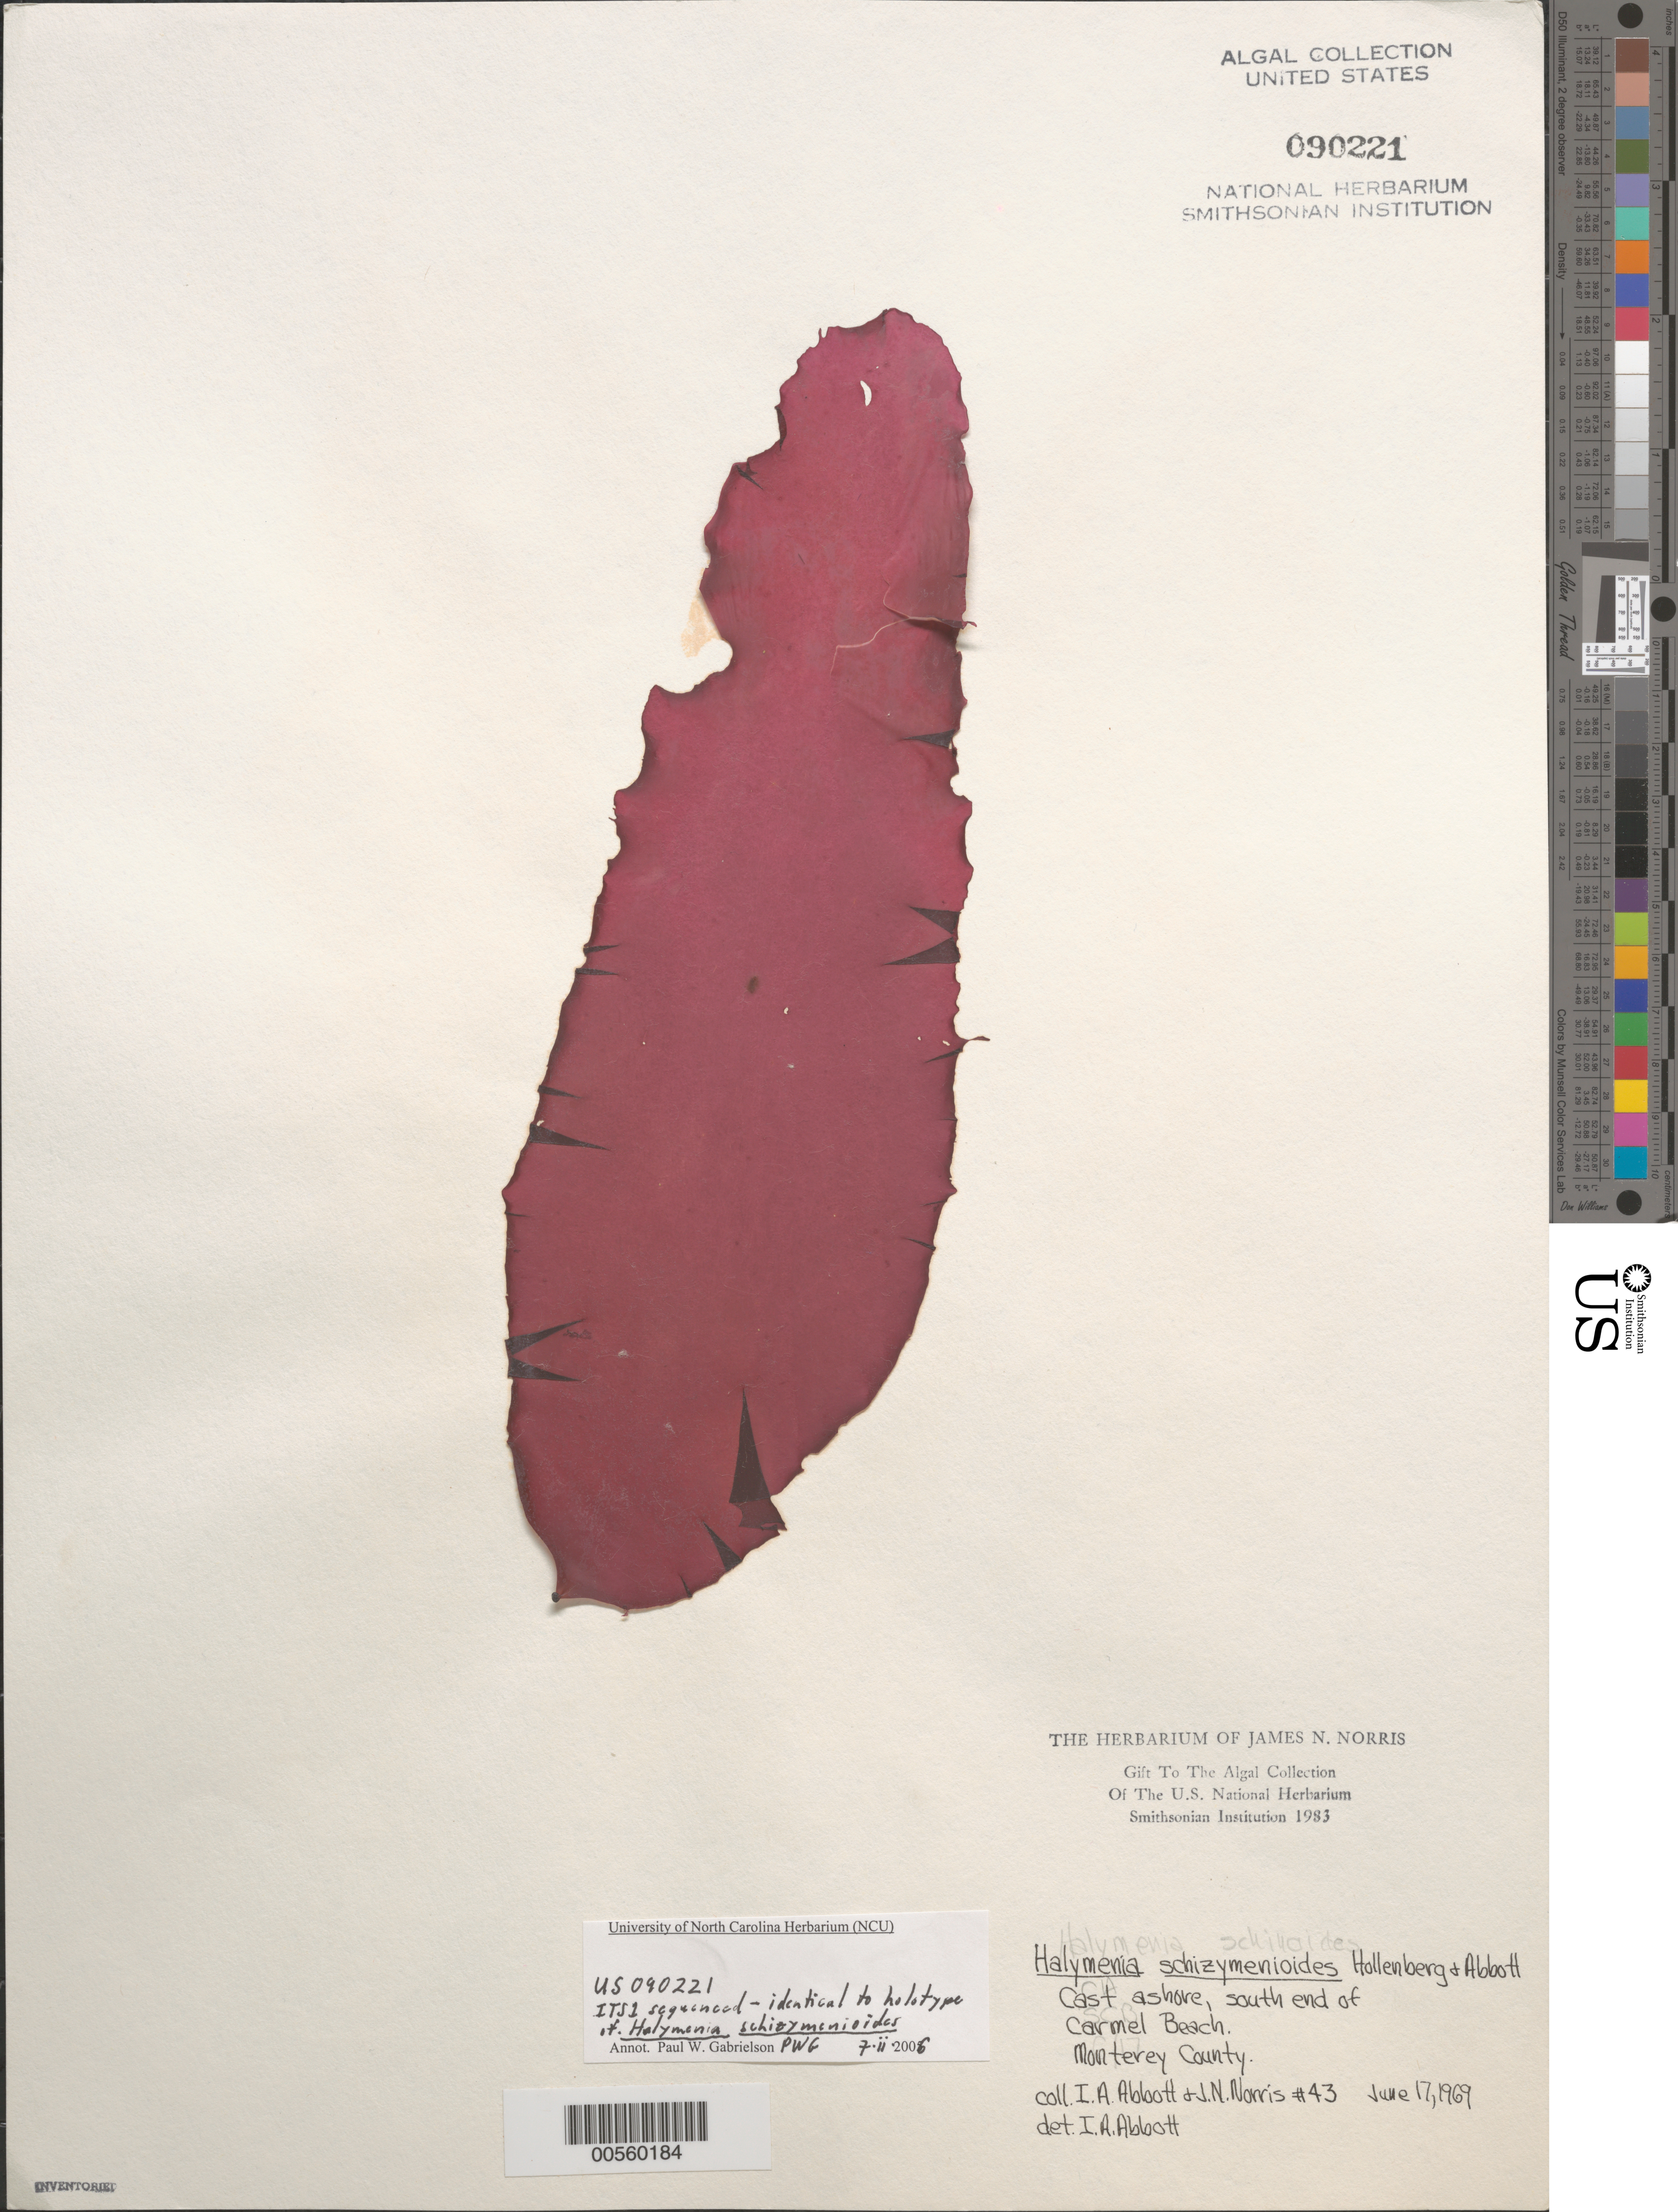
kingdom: Plantae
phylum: Rhodophyta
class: Florideophyceae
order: Halymeniales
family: Halymeniaceae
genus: Halymenia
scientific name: Halymenia schizymenioides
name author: Hollenb. & I.A. Abbott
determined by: Abbott, Isabella A.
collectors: I. A. Abbott & J. N. Norris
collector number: JN-43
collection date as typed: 17 Jun 1969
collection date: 1969-06-17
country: United States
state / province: California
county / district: Monterey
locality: Carmel Beach, south end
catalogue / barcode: US 90221